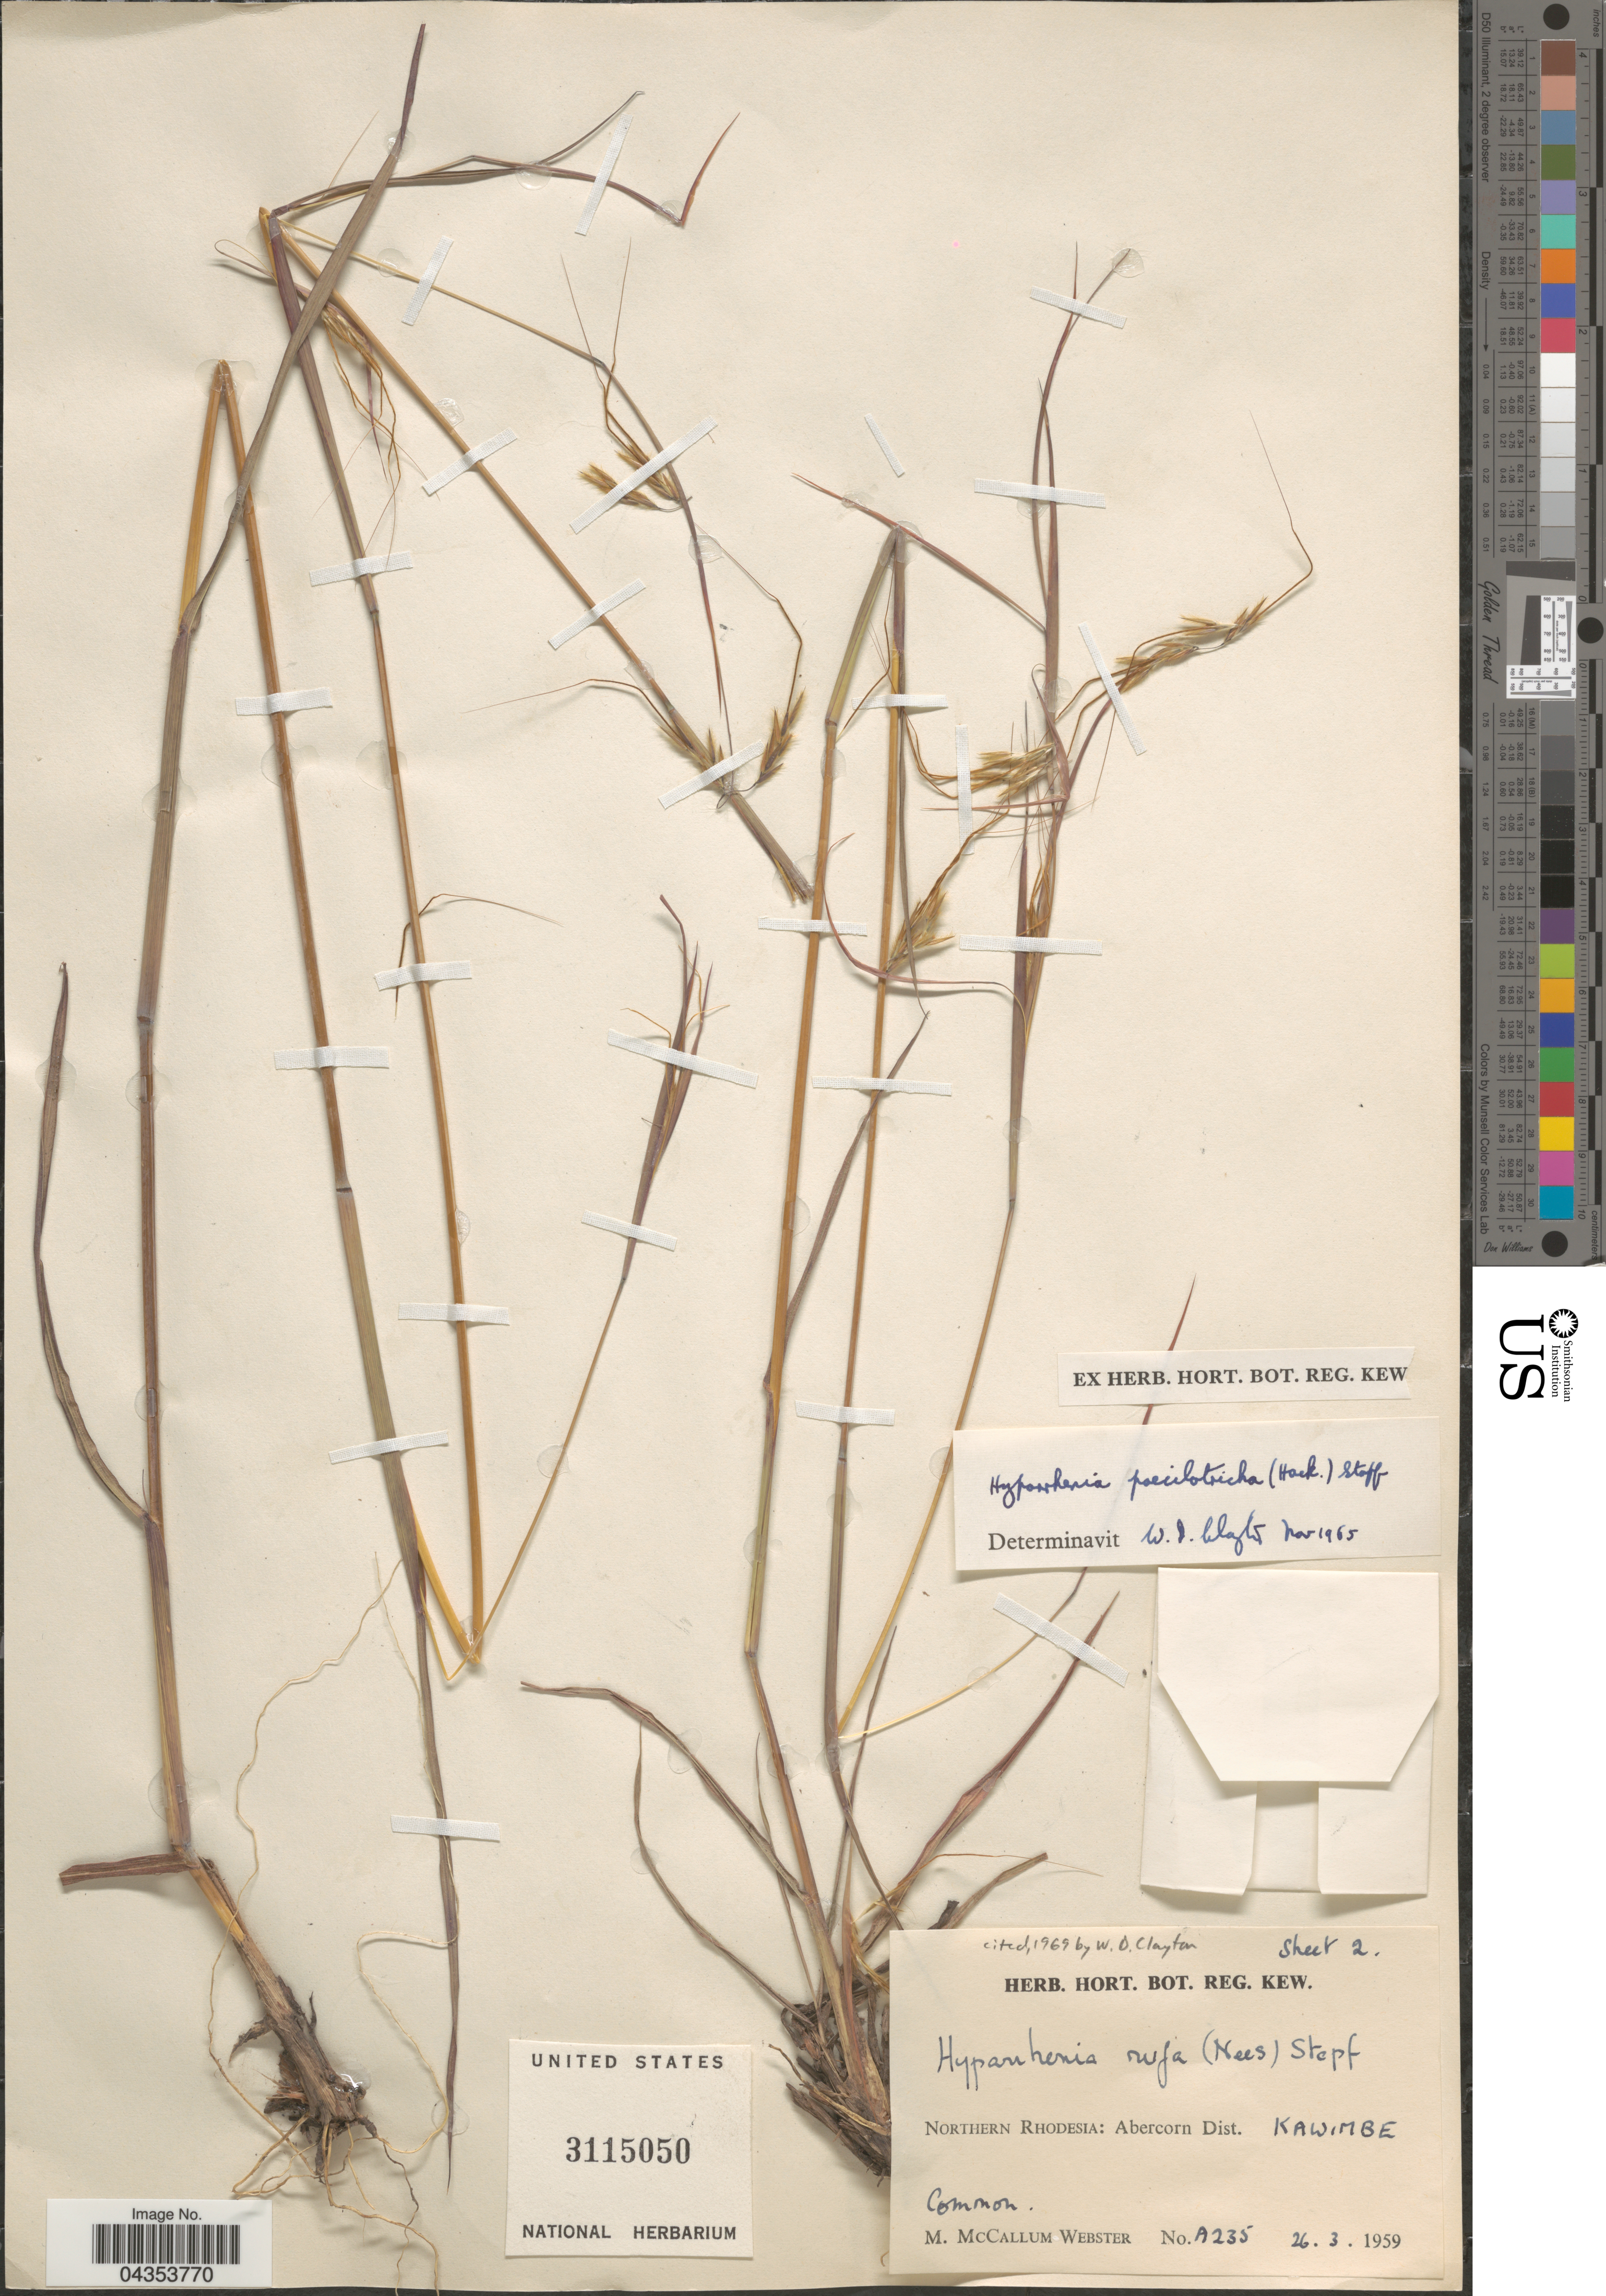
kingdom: Plantae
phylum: Tracheophyta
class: Liliopsida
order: Poales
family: Poaceae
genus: Hyparrhenia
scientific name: Hyparrhenia poecilotricha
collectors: M. Webster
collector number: A235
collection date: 1959-03-26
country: Zambia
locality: Northern Rhodesia: Abercorn Dist. Kawimbe.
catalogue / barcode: US 3115050